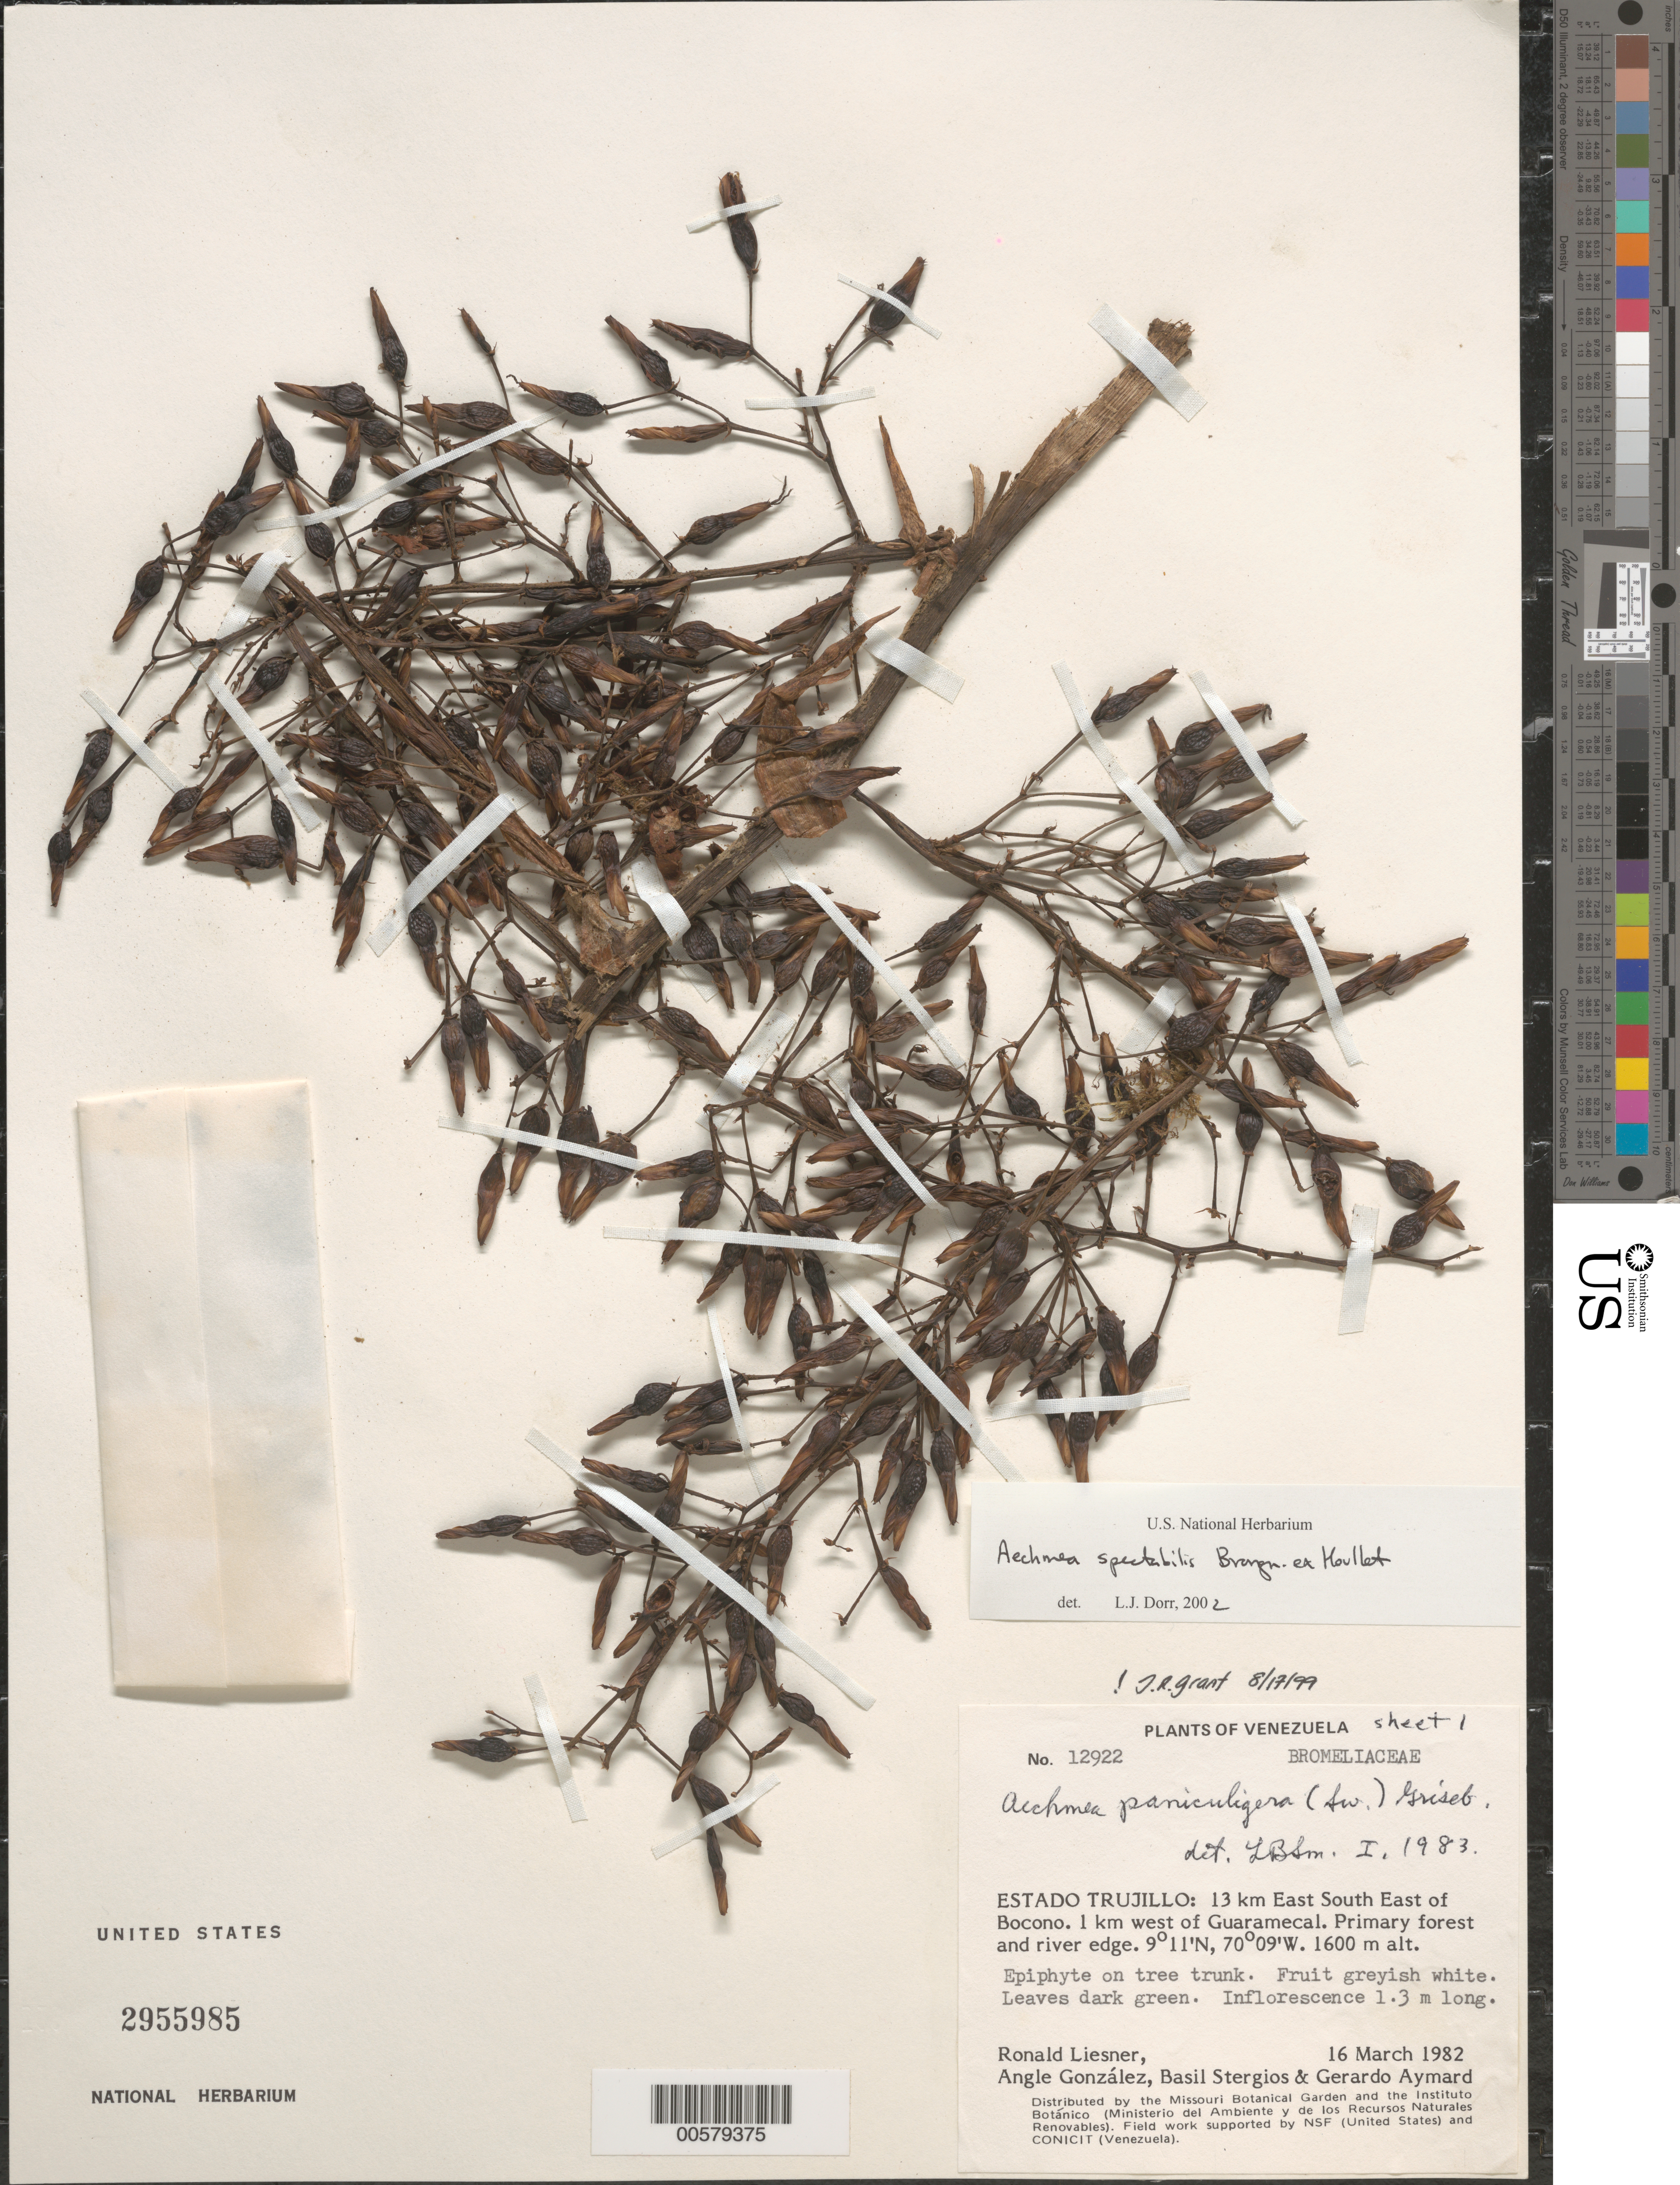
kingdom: Plantae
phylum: Tracheophyta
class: Liliopsida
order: Poales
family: Bromeliaceae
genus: Aechmea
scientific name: Aechmea spectabilis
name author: Brongn. ex Houllet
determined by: Dorr, L. J., (BOT), Smithsonian Institution - National Museum of Natural History (UNITED STATES)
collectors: R. L. Liesner, A. C. González, B. G. Stergios & G. A. Aymard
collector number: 12922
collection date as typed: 16 Mar 1982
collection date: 1982-03-16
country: Venezuela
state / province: Trujillo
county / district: Boconó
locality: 13 km ESE of Boconó, 1 km W of Guaramacal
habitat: Primary forest and river edge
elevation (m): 1600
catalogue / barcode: US 2955985